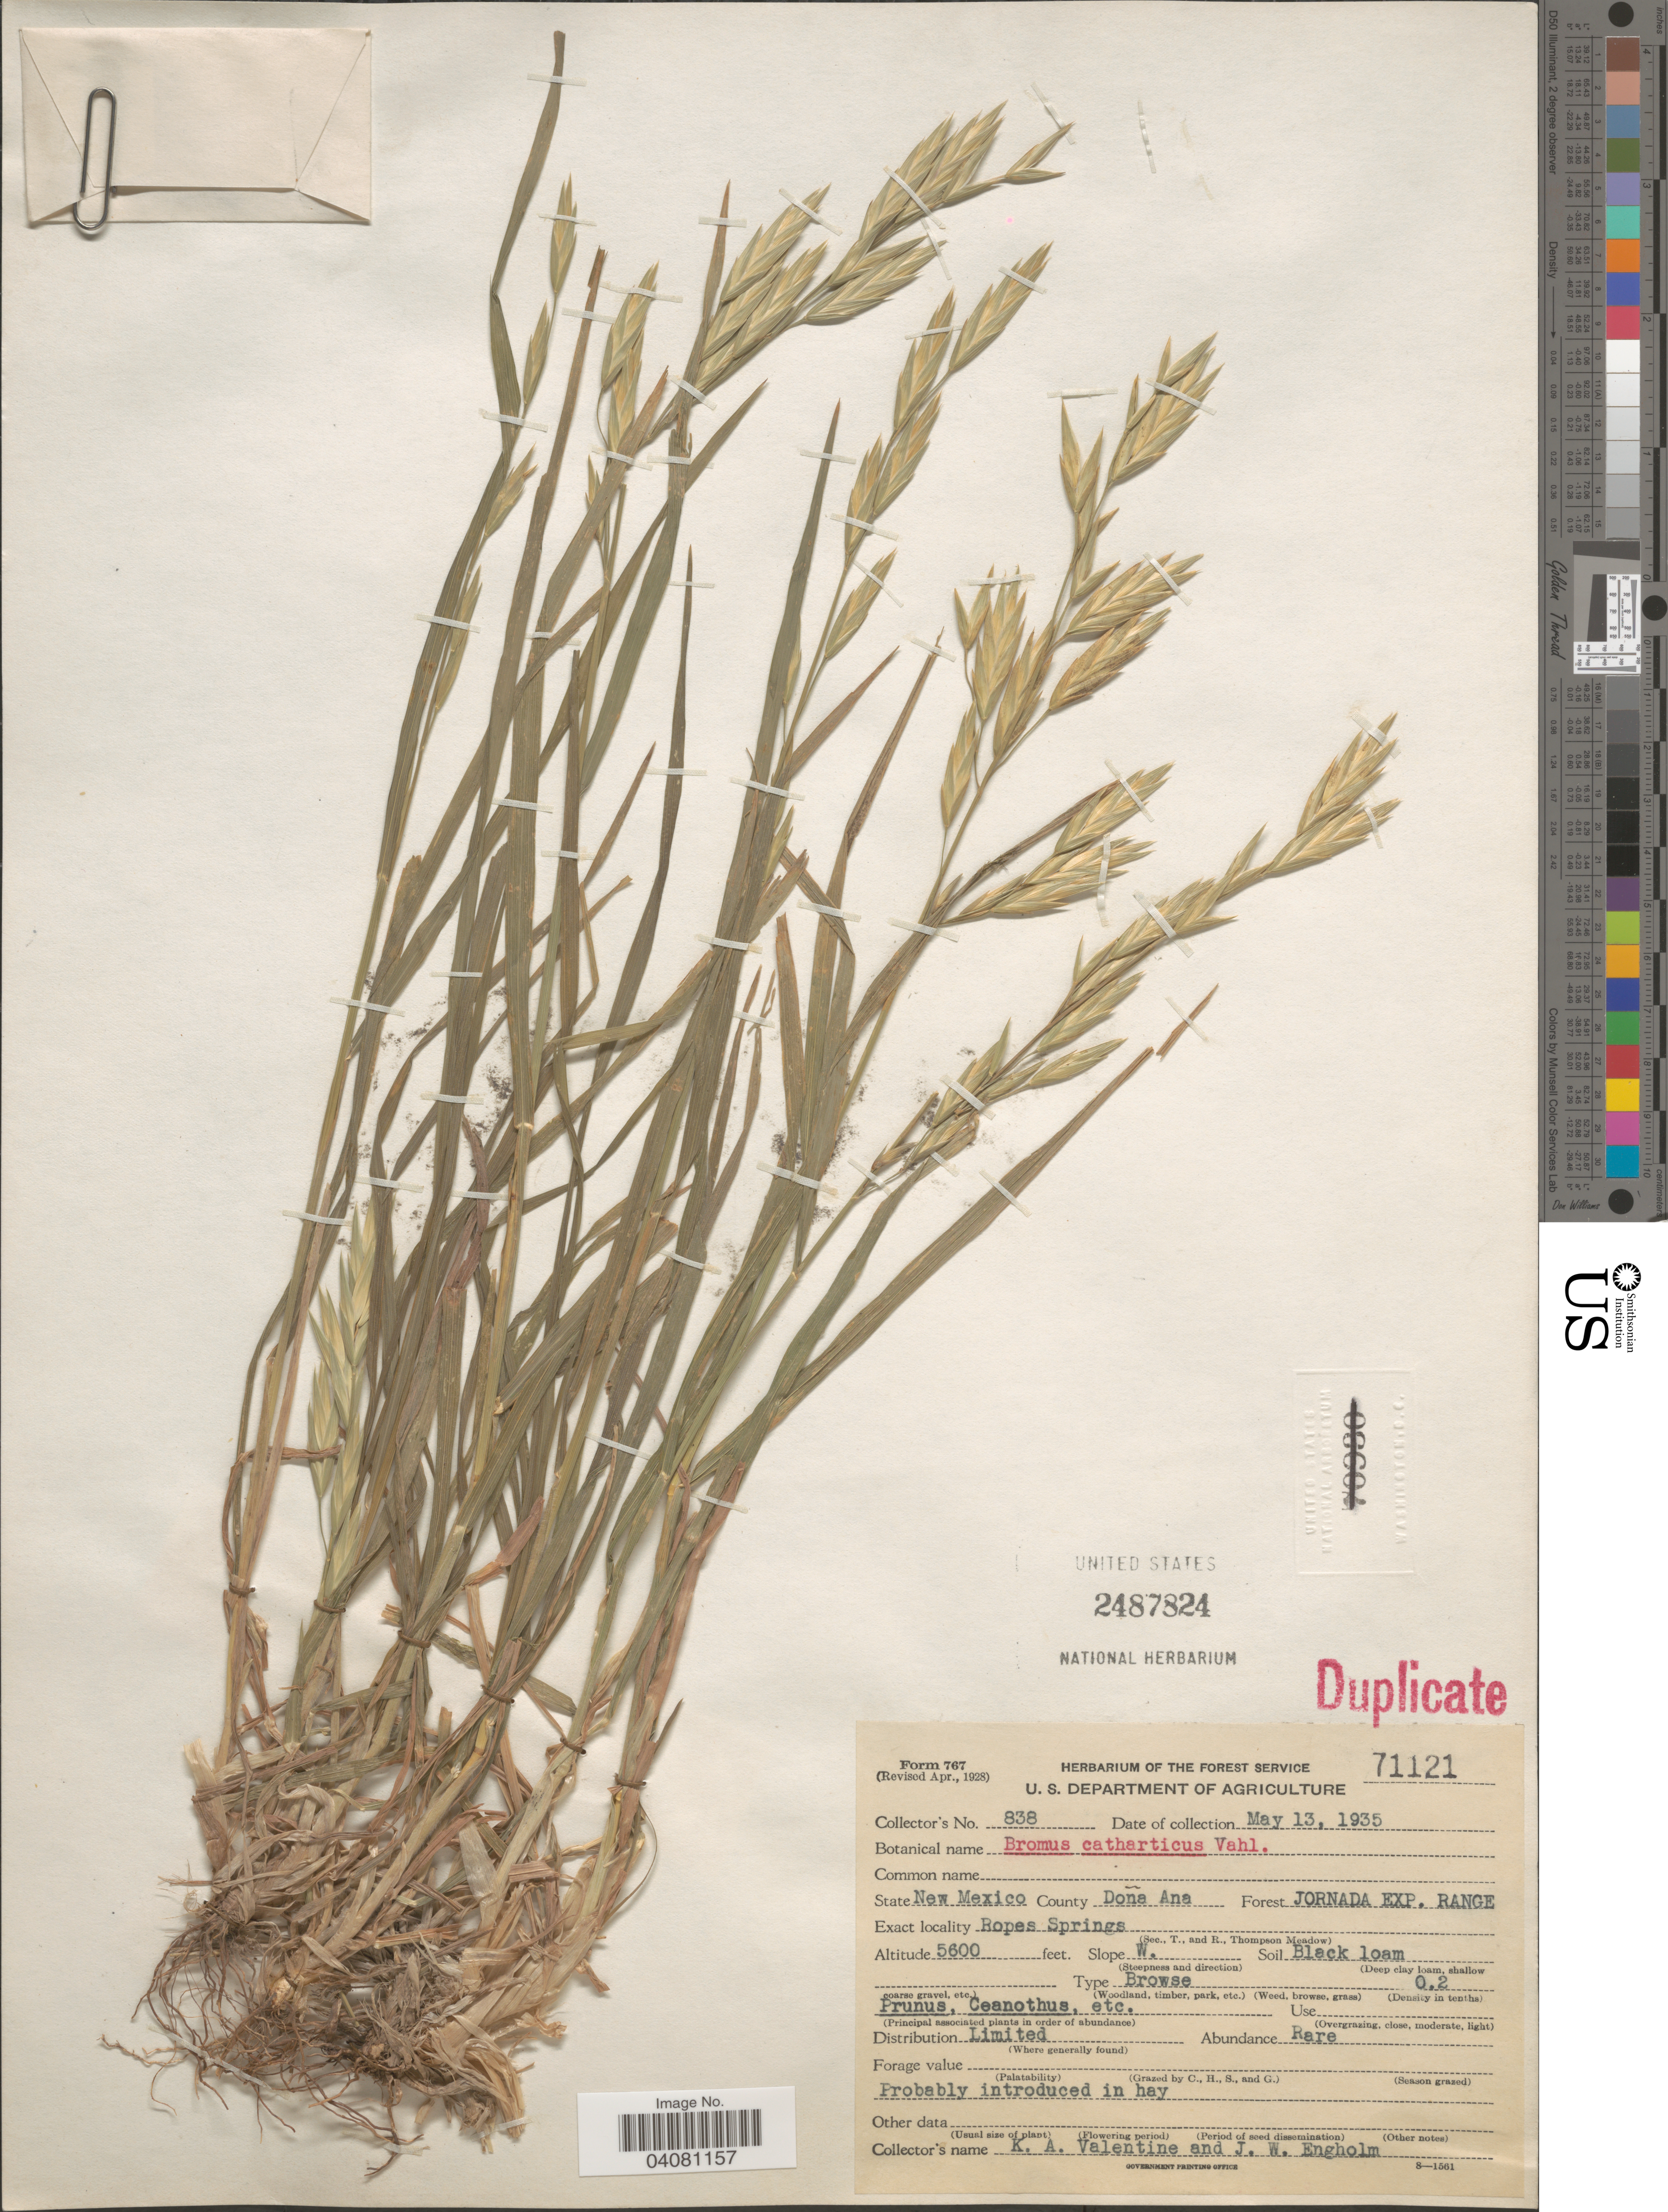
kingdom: Plantae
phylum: Tracheophyta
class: Liliopsida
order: Poales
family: Poaceae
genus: Bromus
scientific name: Bromus catharticus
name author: Vahl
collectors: K. Valentine & J. Engholm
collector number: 838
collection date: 1935-05-13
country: United States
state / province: New Mexico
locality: County Dona Ana. Forest Jornada Exp. Range. Ropes Springs. Slope W.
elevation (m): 1707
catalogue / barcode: US 2487824